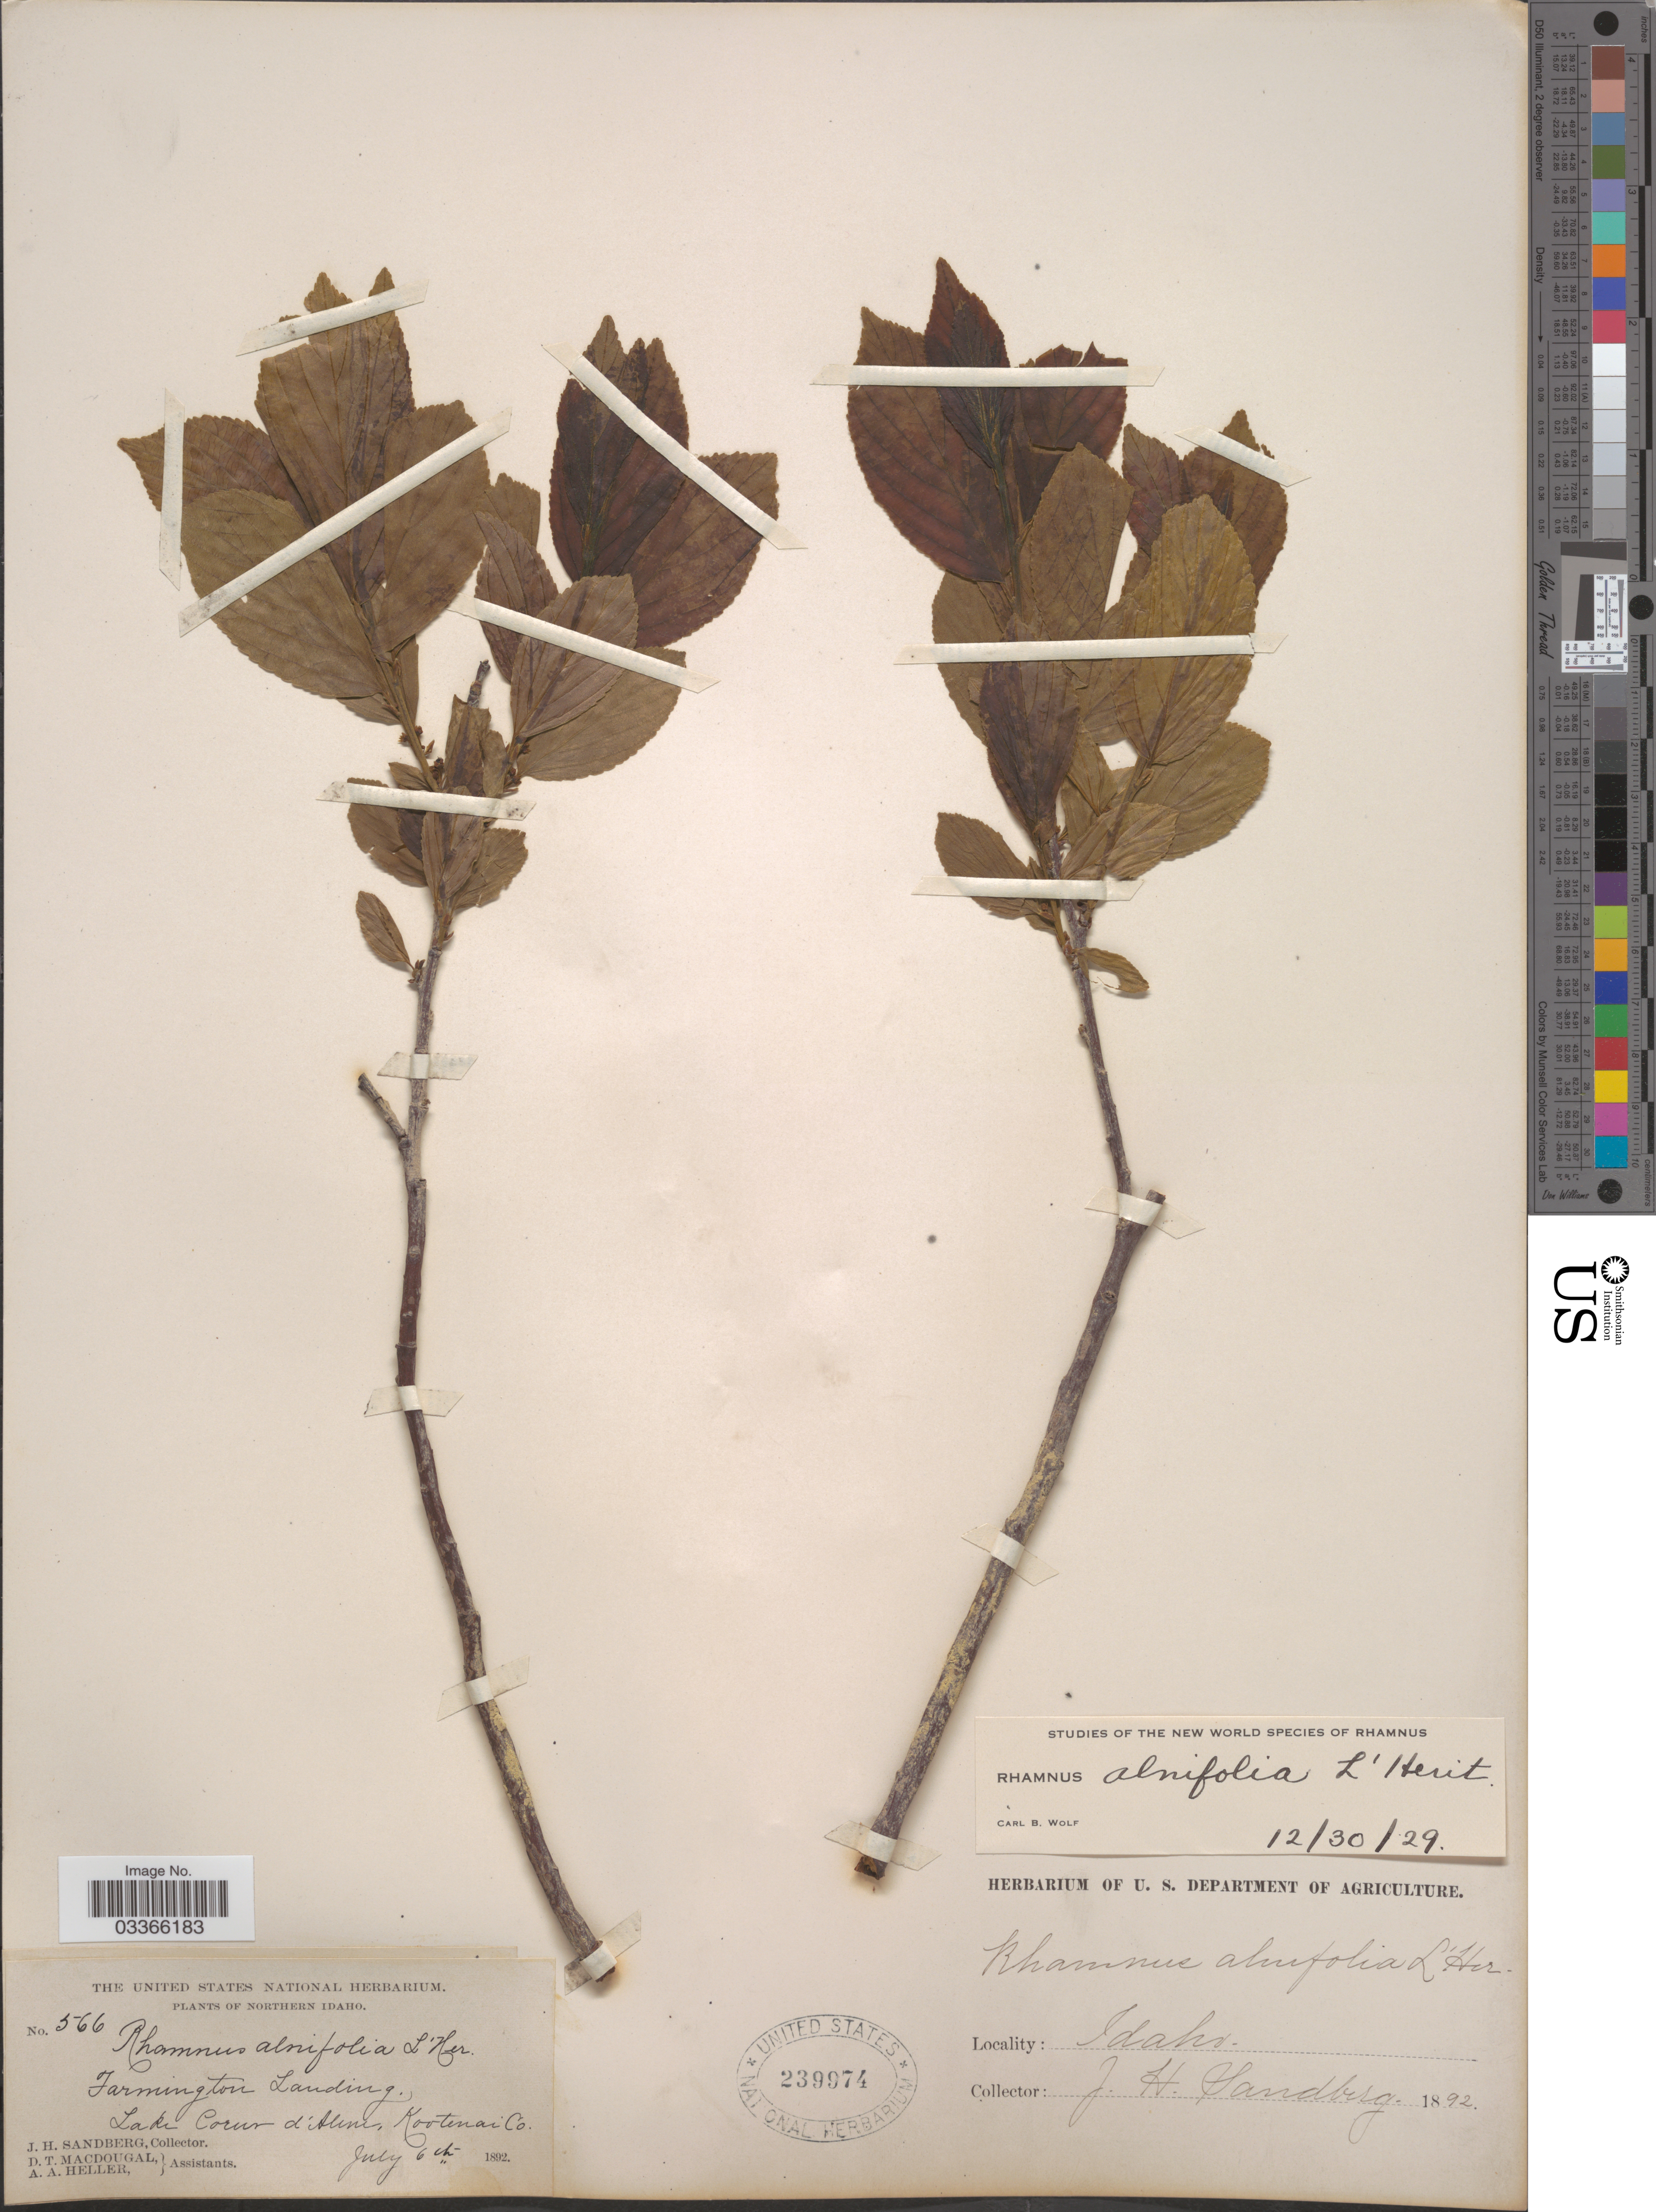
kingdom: Plantae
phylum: Tracheophyta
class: Magnoliopsida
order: Rosales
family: Rhamnaceae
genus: Rhamnus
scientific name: Rhamnus alnifolia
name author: L'Hér.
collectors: J. H. Sandberg, D. T. MacDougal & A. A. Heller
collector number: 566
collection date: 1892-07-06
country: United States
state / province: Idaho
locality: Northern Idaho, Farmington Landing. Lake Coeur d'Alene, Kootenai Co.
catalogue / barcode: US 239974